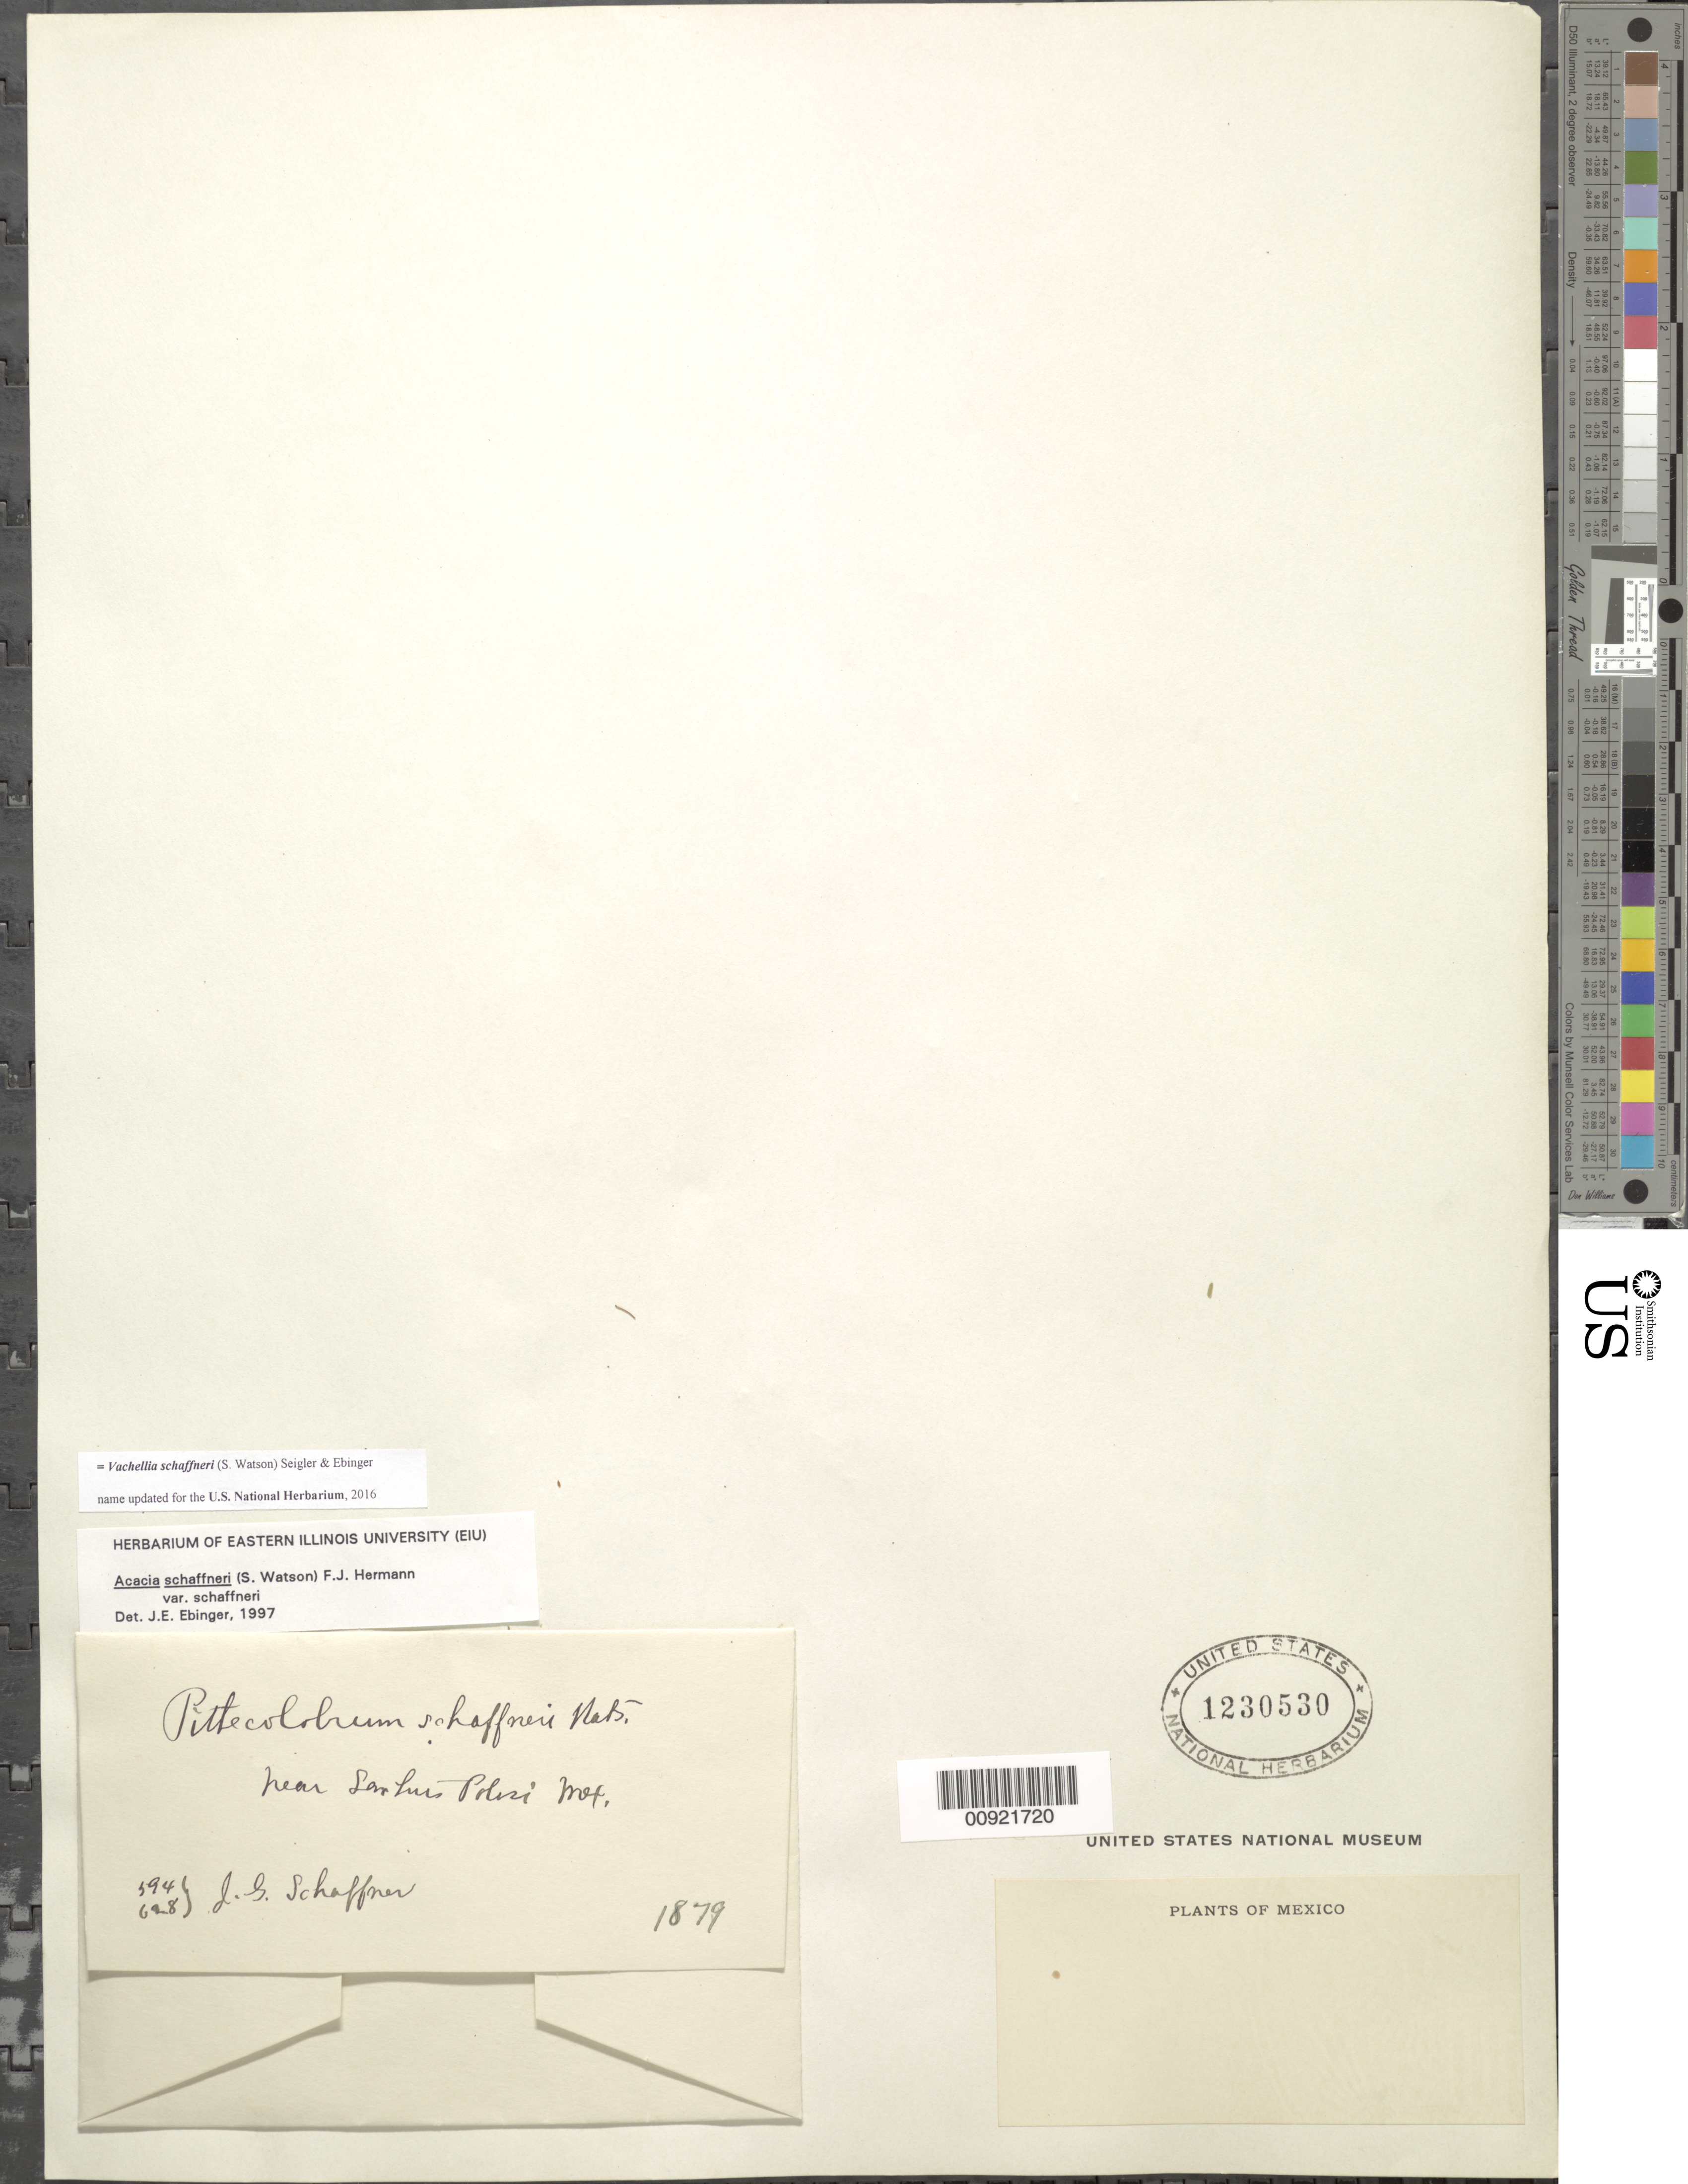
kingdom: Plantae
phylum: Tracheophyta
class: Magnoliopsida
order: Fabales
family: Fabaceae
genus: Vachellia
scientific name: Vachellia schaffneri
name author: (S. Watson) Seigler & Ebinger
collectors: J. G. Schaffner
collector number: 594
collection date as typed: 1879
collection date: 1879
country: Mexico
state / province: San Luis Potosí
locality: Near San Luis Potosí.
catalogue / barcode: US 1230530